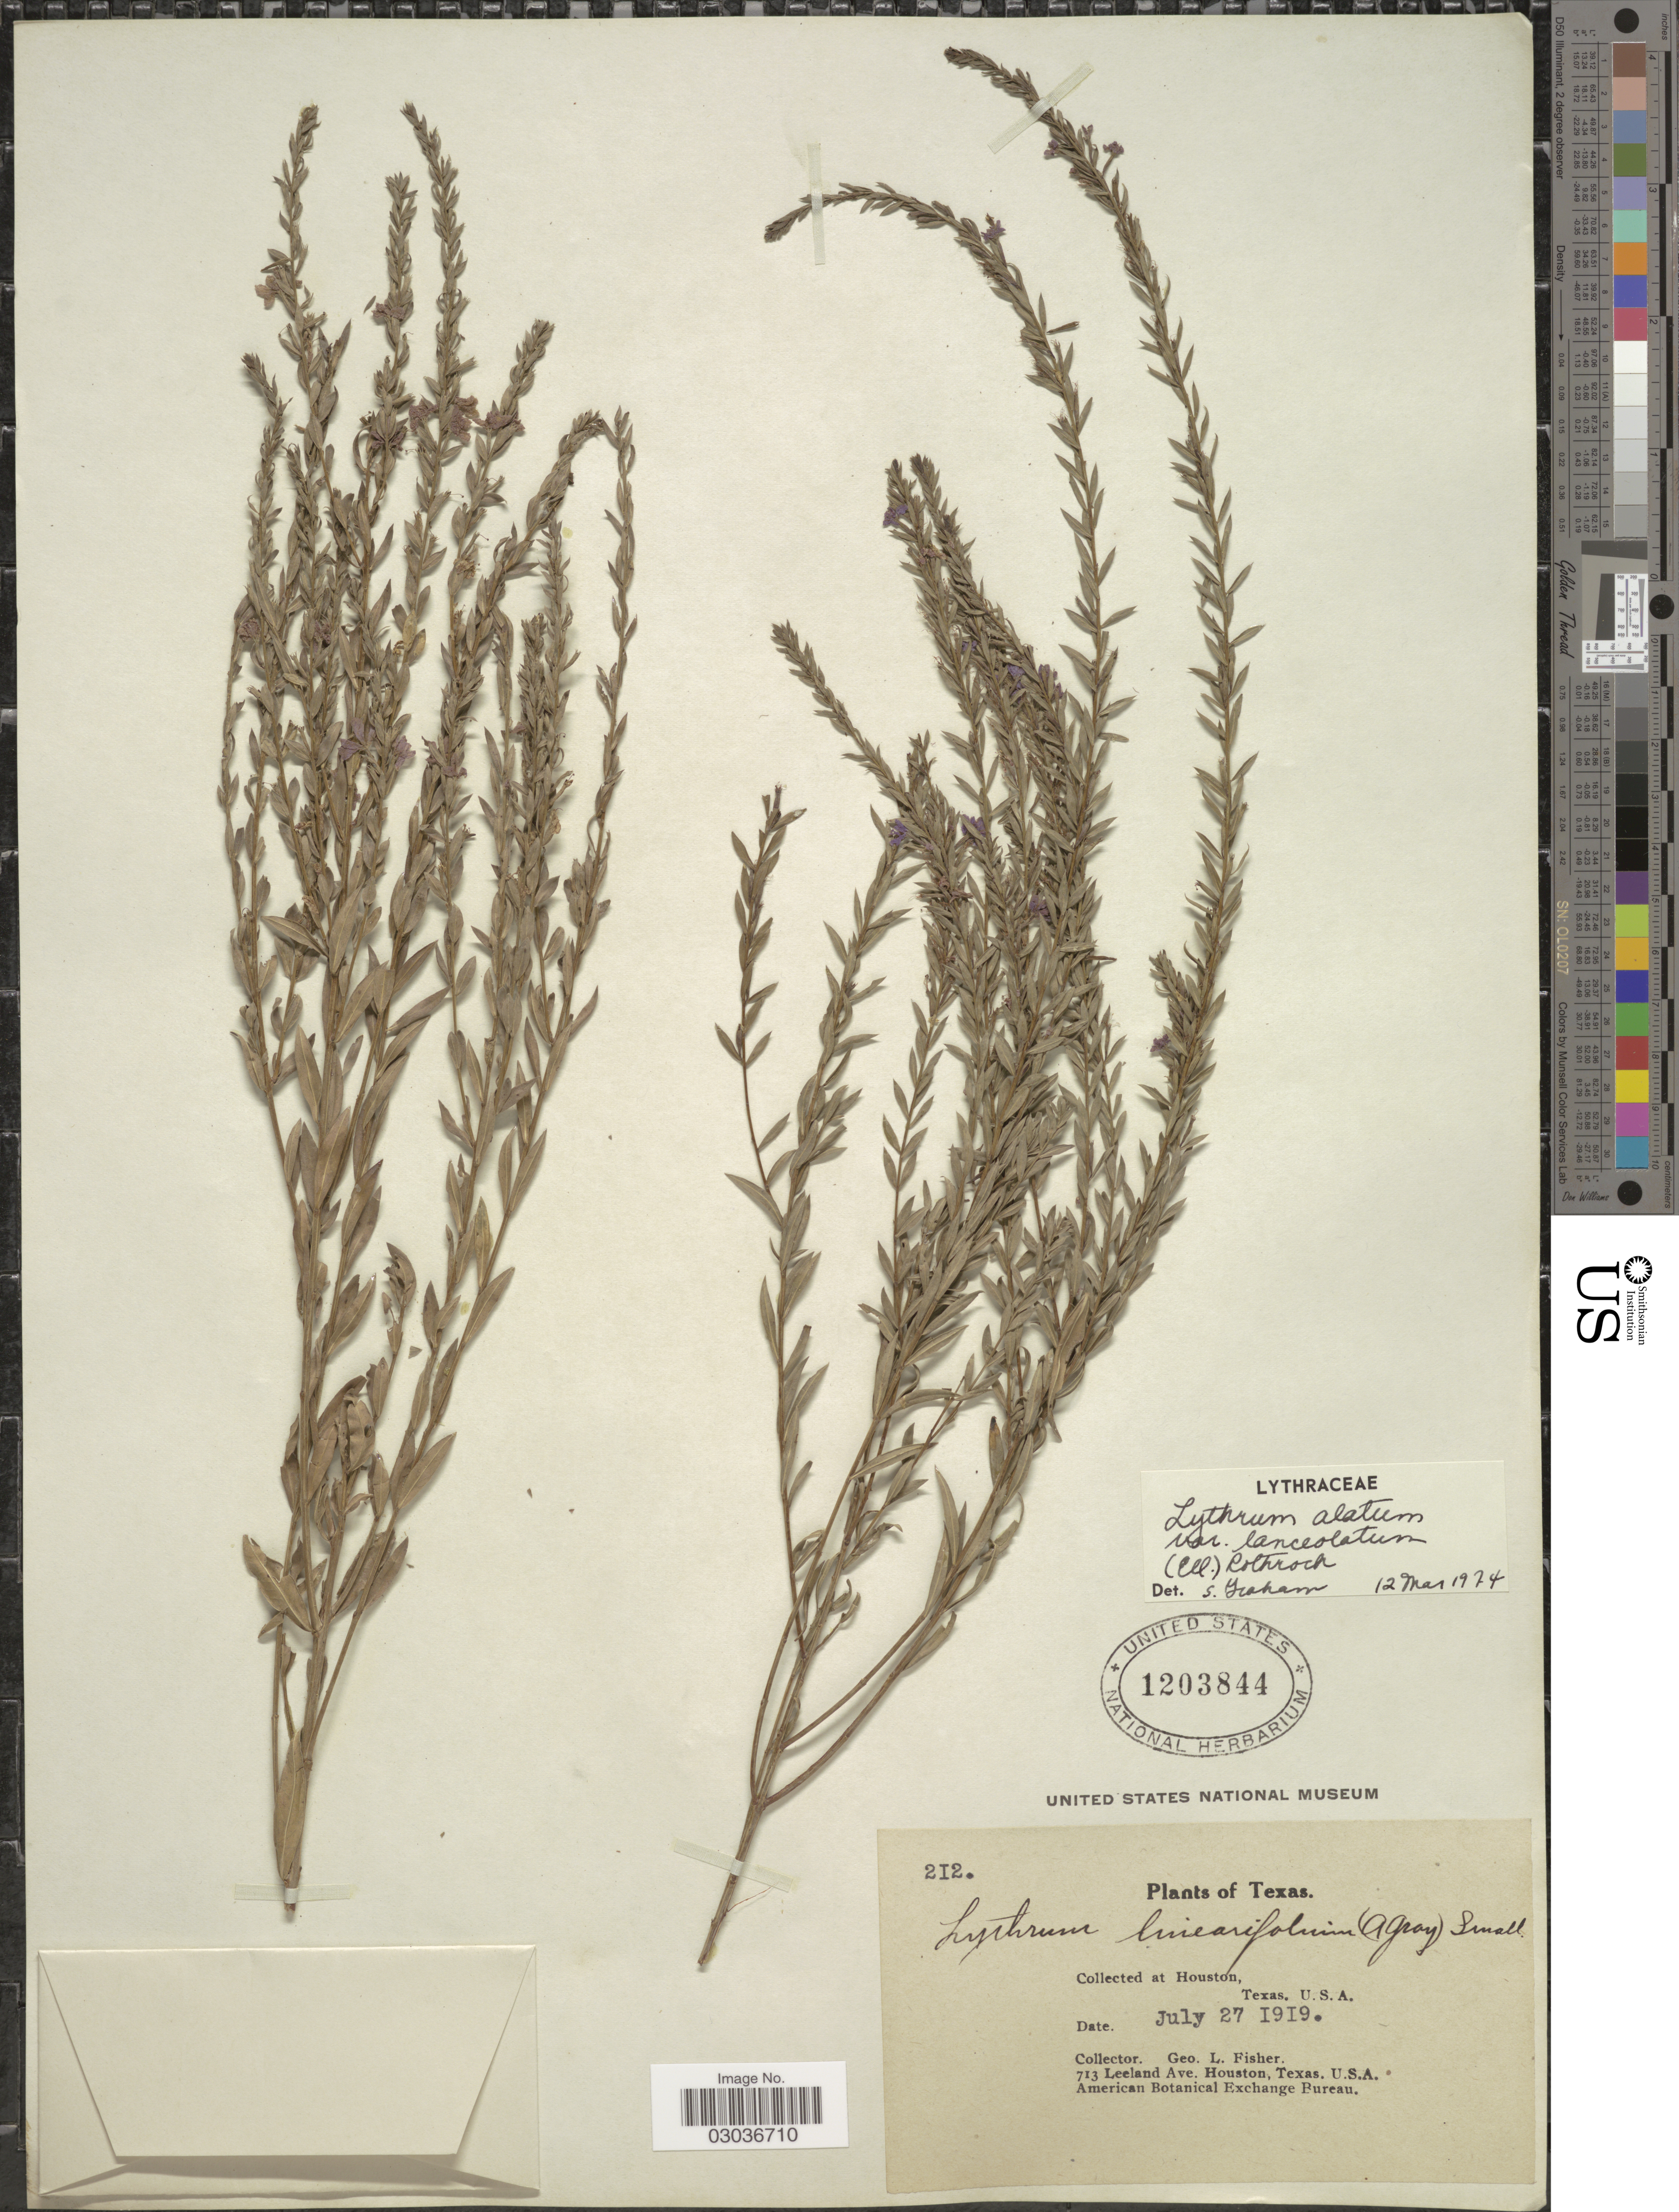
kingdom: Plantae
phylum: Tracheophyta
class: Magnoliopsida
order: Myrtales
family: Lythraceae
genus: Lythrum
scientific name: Lythrum alatum var. lanceolatum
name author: (Elliott) A. Gray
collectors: G. L. Fisher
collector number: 212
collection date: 1919-07-27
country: United States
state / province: Texas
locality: Houston.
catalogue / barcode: US 1203844